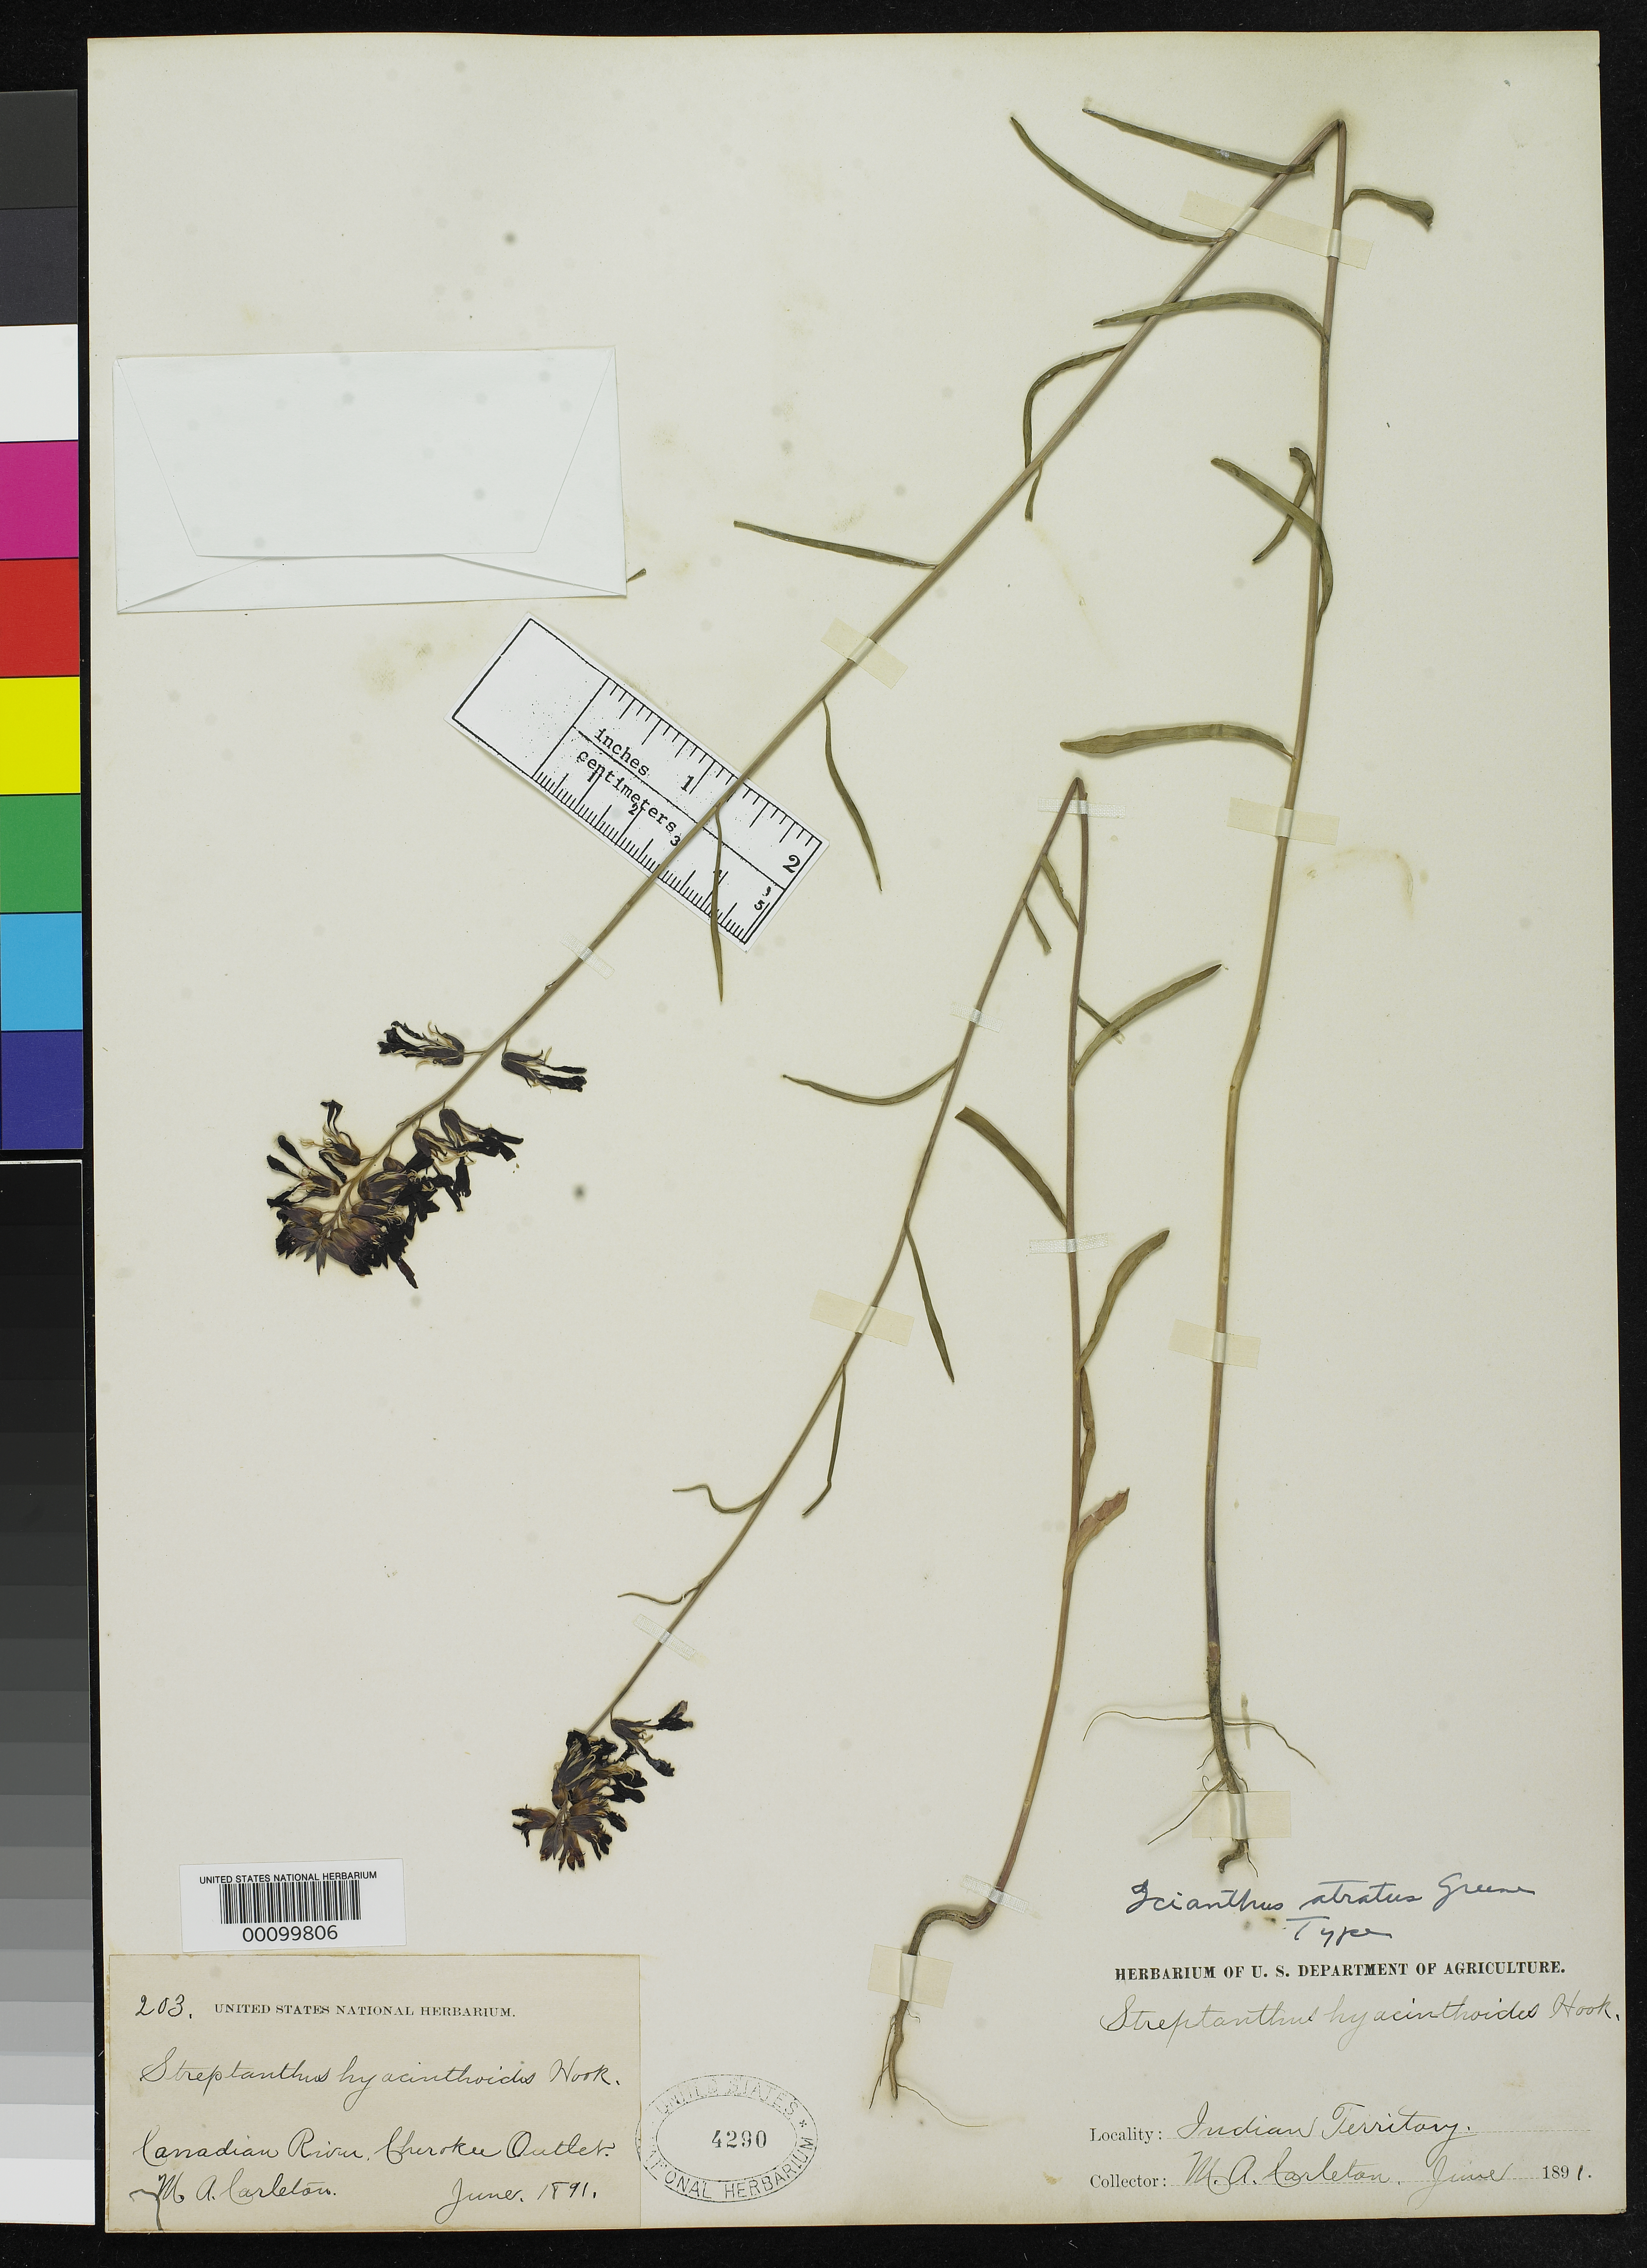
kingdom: Plantae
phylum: Tracheophyta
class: Magnoliopsida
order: Brassicales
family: Brassicaceae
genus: Icianthus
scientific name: Icianthus atratus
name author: Greene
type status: Type Collection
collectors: M. A. Carleton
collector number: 203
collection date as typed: Jun 1891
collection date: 1891-06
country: United States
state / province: Oklahoma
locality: Canadian River, Cherokee Outlet.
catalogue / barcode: US 4290